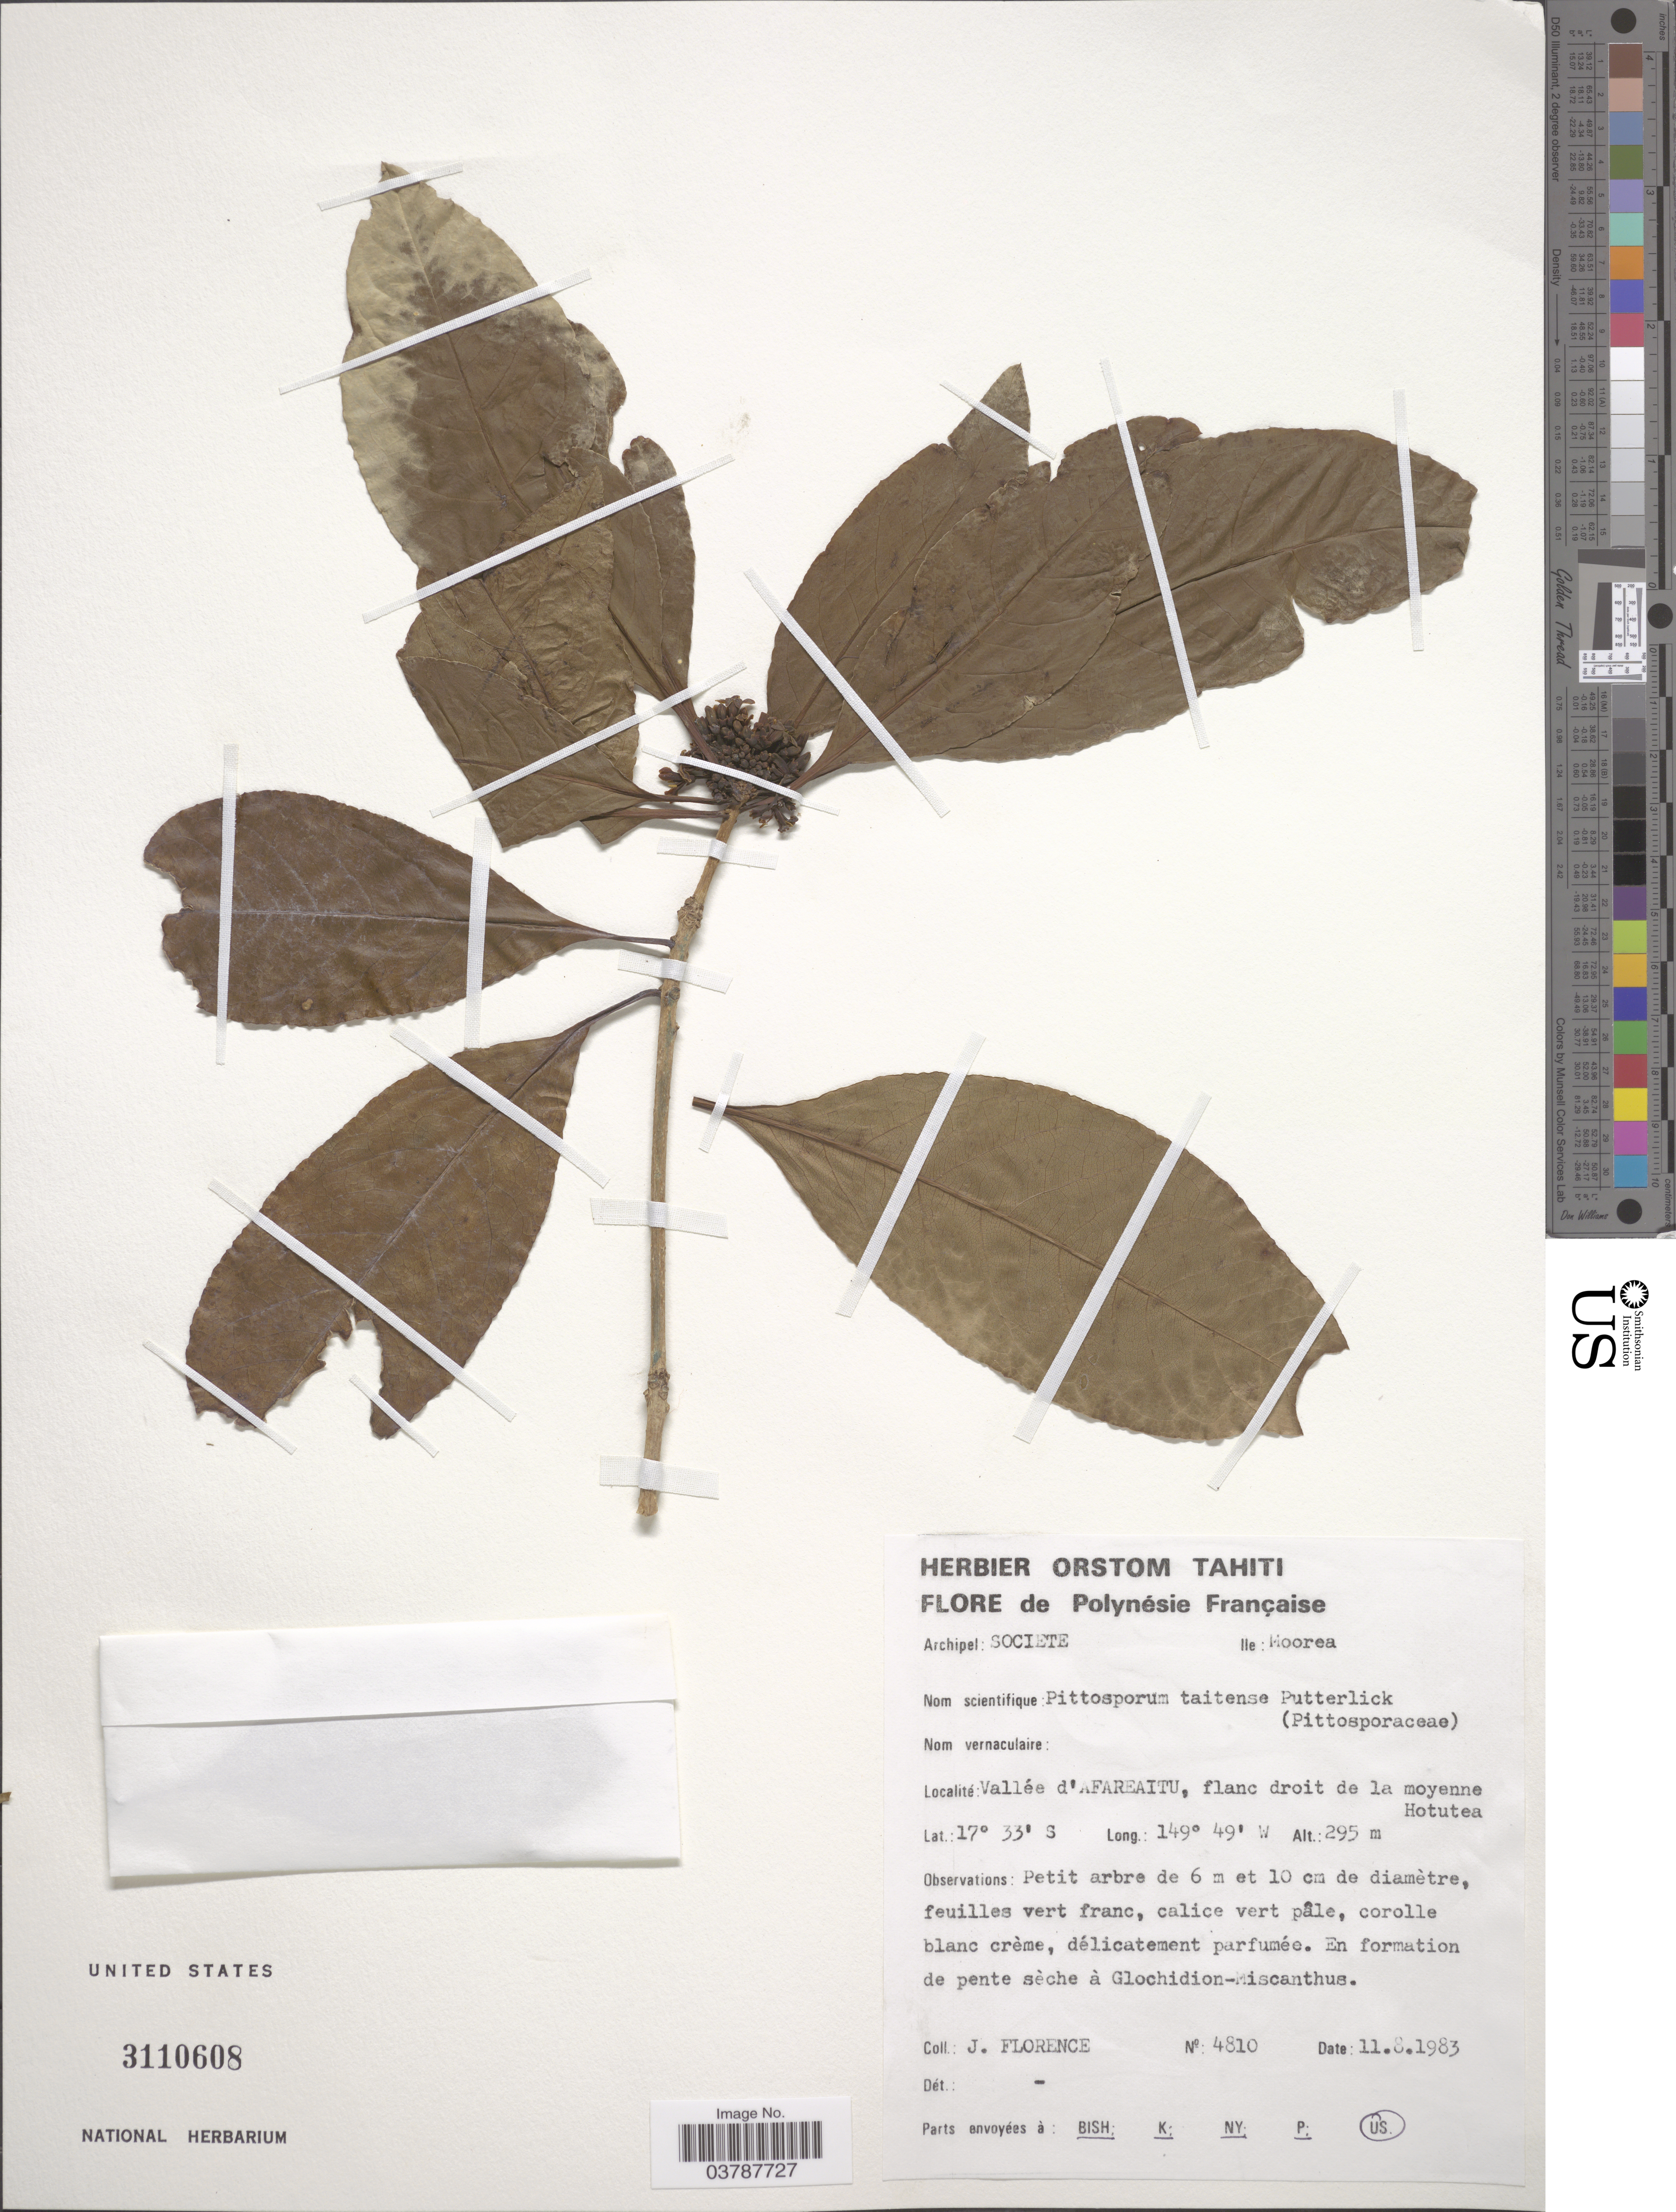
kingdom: Plantae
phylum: Tracheophyta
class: Magnoliopsida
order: Apiales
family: Pittosporaceae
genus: Pittosporum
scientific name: Pittosporum taitense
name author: Putt.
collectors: J. Florence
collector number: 4810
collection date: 1983-08-11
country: French Polynesia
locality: Archipel: Societe. Ile: Moorea. Vallée d'Afareaitu, flanc droit de la moyenne Hotutea.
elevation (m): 295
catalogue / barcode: US 3110608